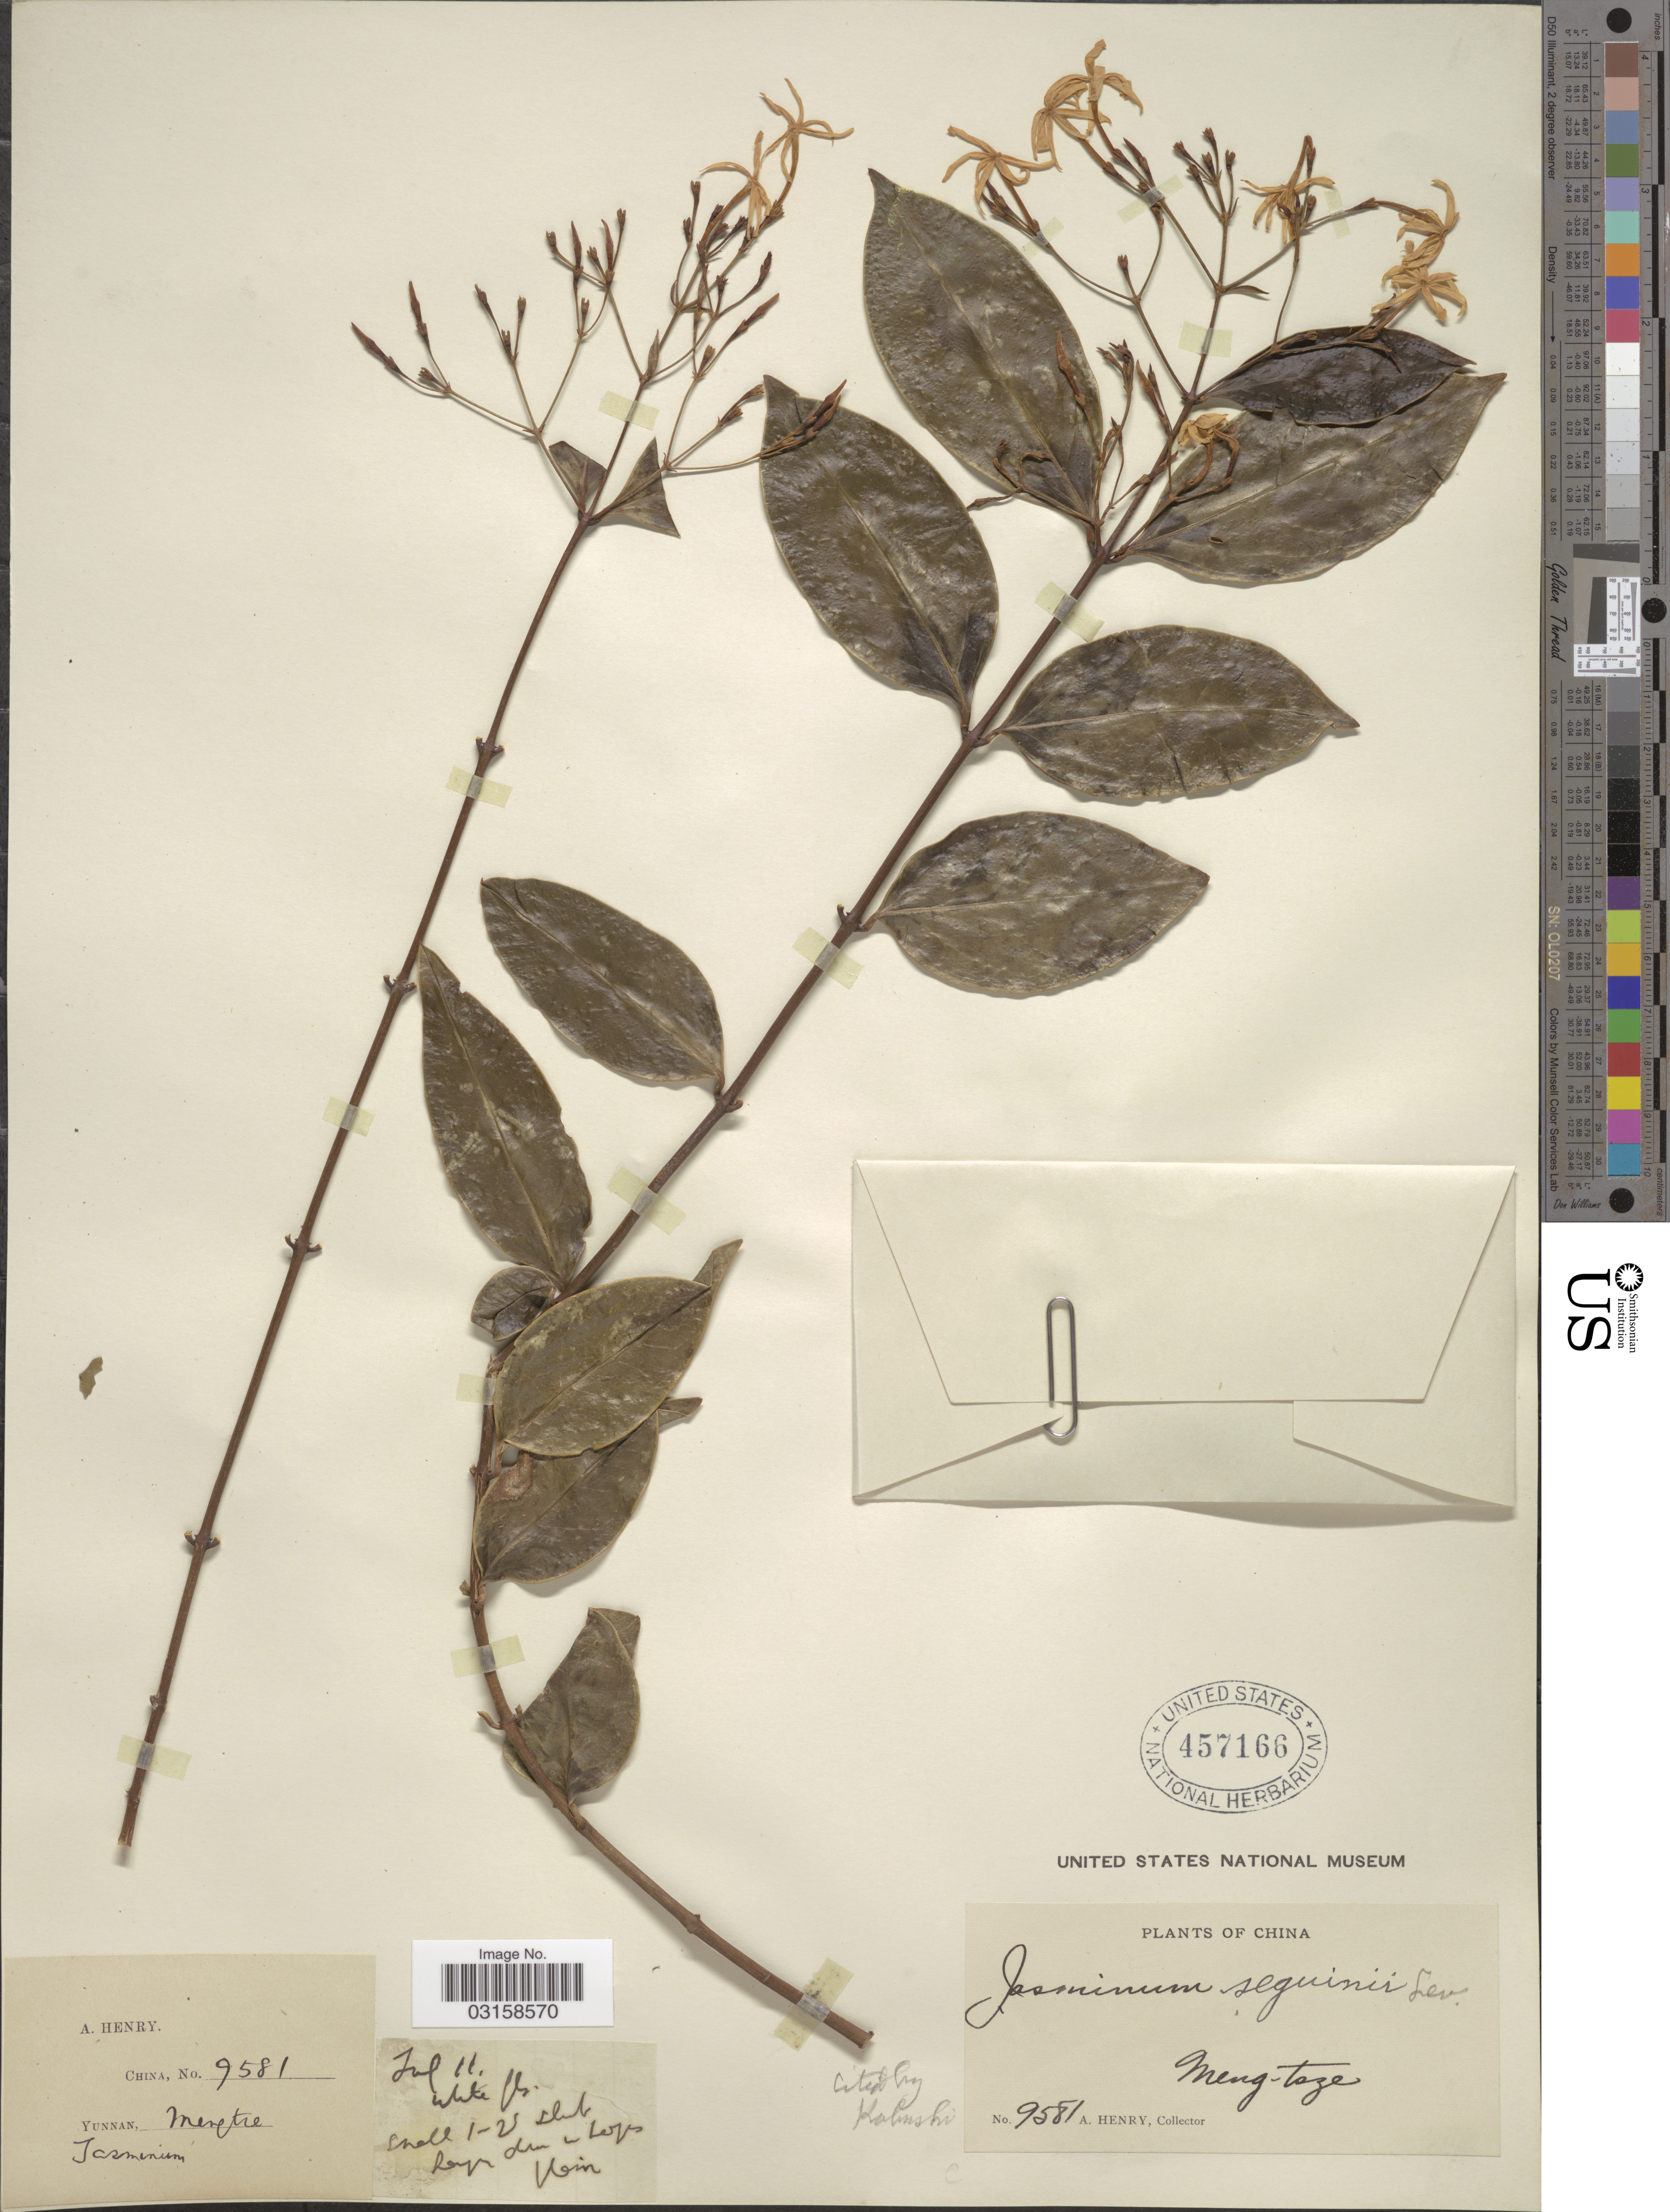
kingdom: Plantae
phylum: Tracheophyta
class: Magnoliopsida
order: Lamiales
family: Oleaceae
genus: Jasminum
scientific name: Jasminum seguinii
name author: H. Lév.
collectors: A. Henry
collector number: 9581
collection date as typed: Transcribed d/m/y: /7/11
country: China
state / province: Yunnan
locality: Meng-tsze.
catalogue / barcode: US 457166